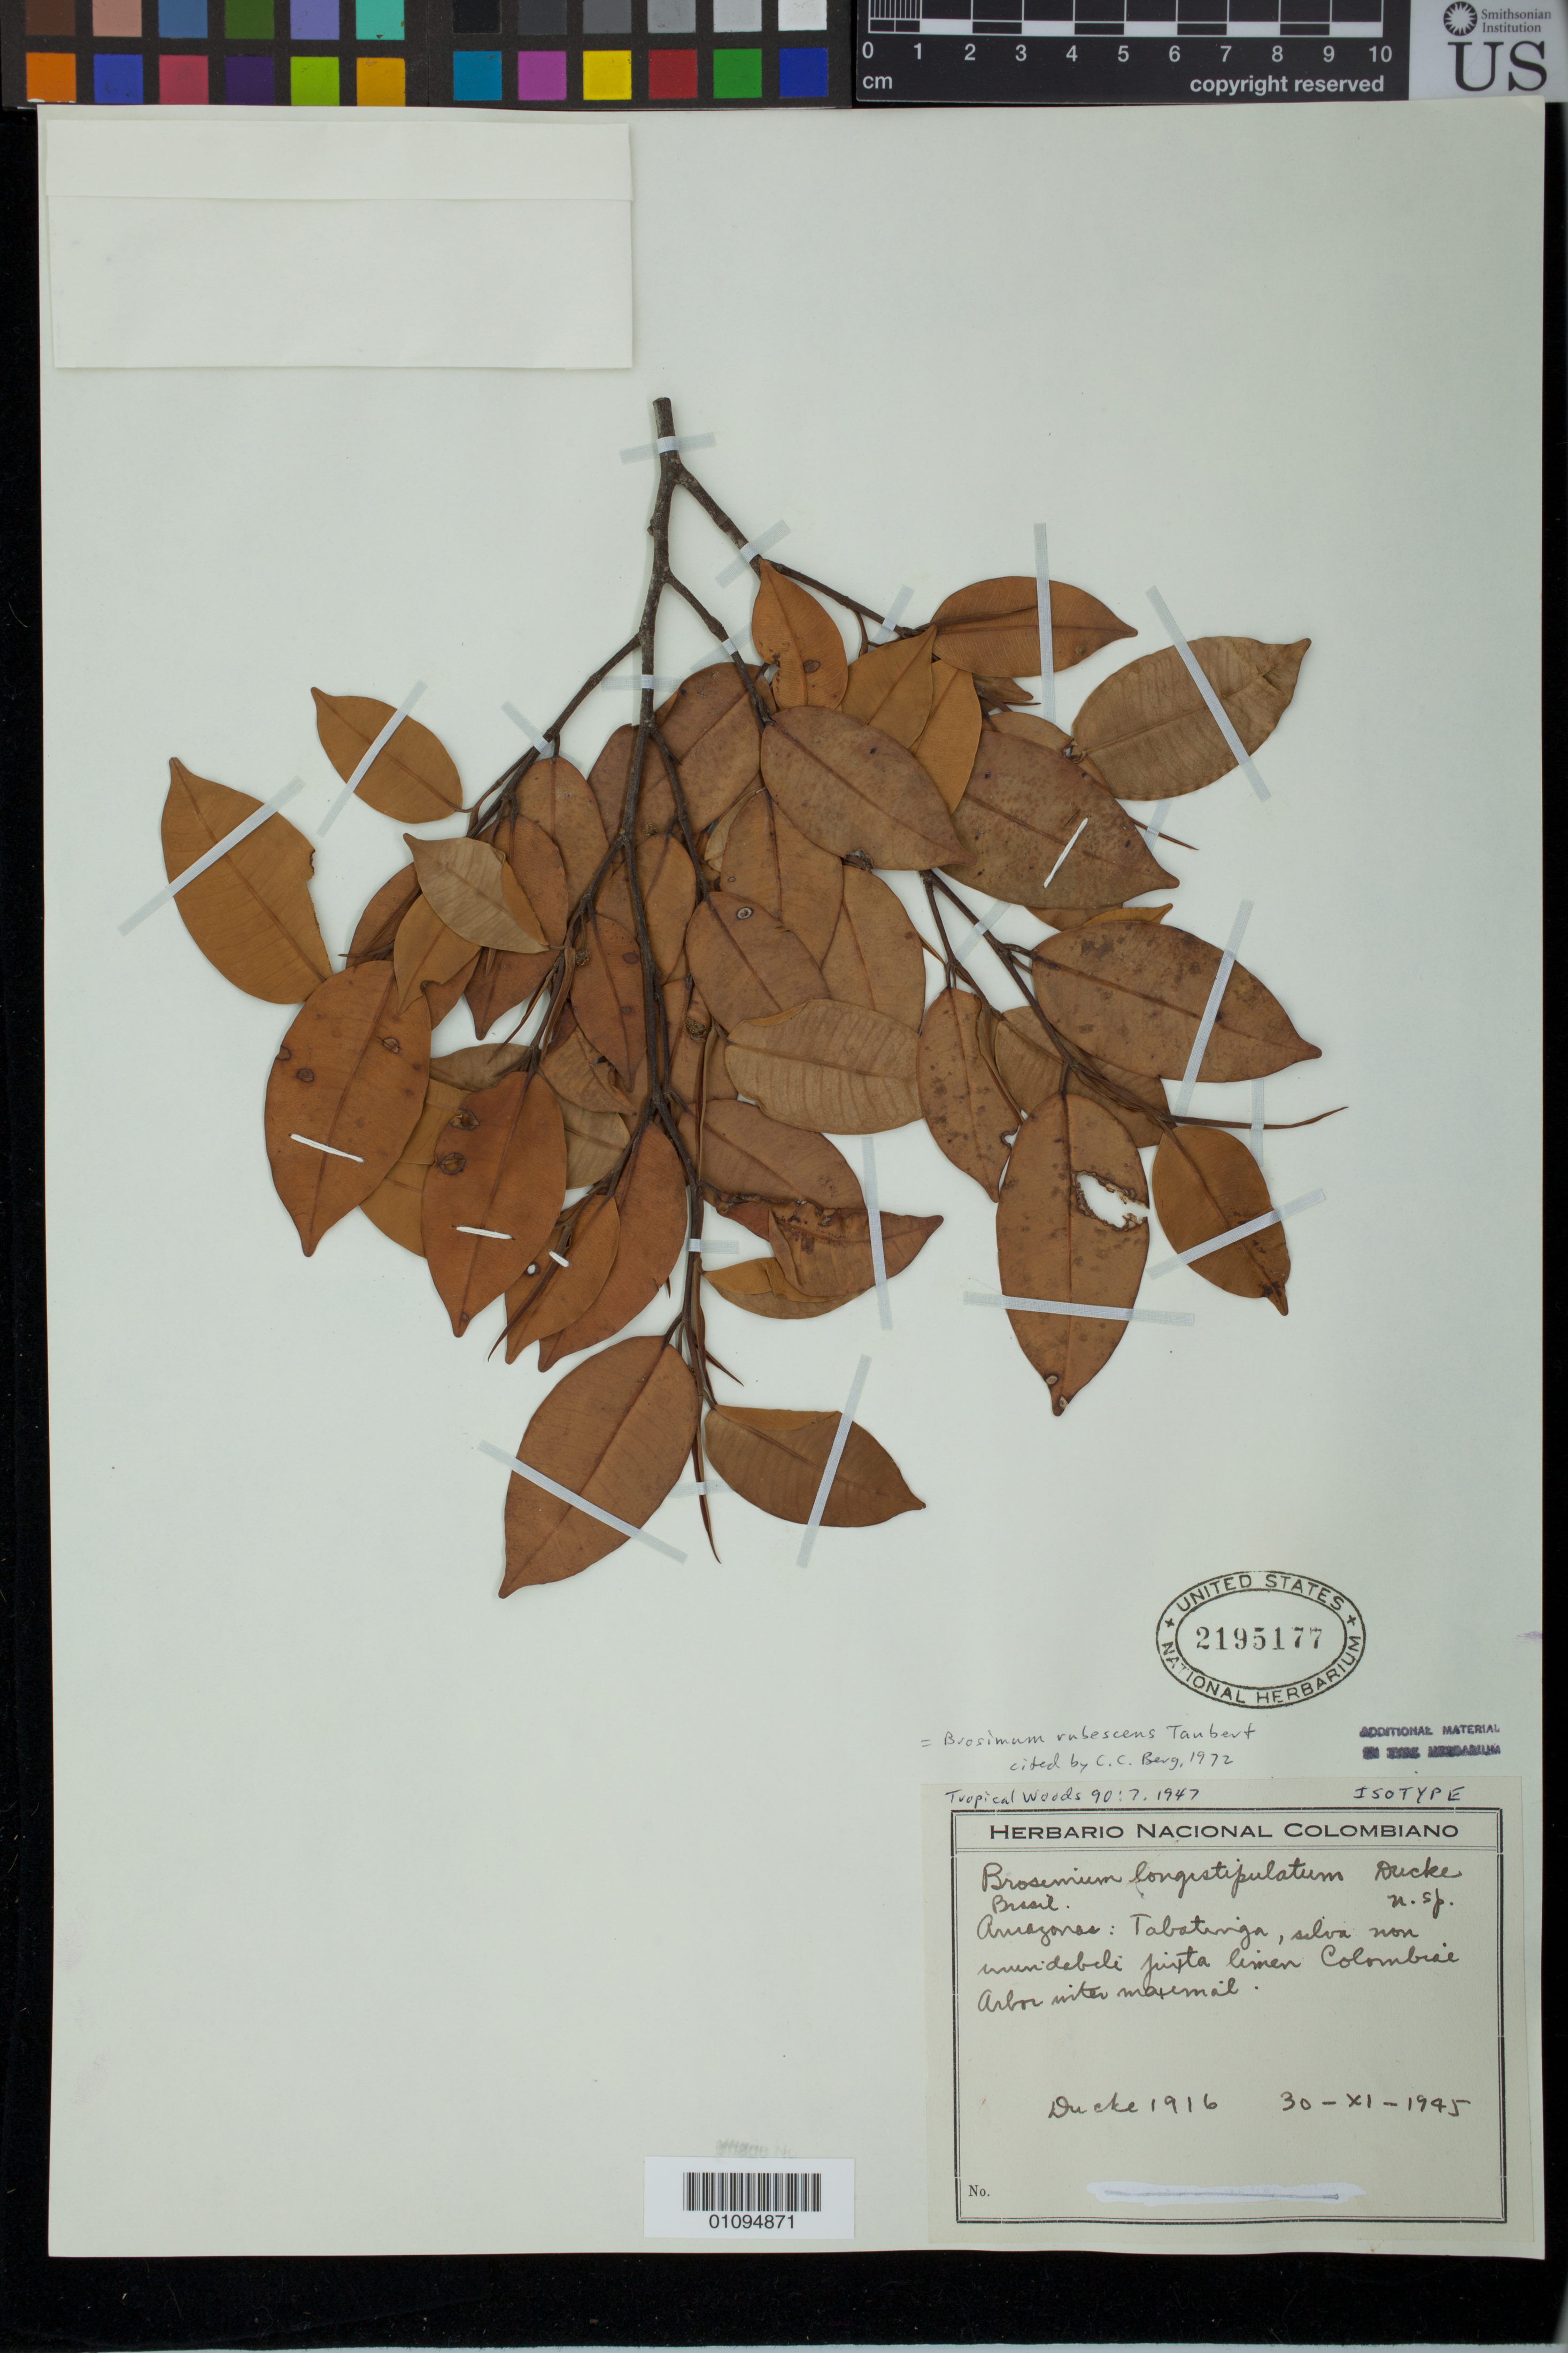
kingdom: Plantae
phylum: Tracheophyta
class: Magnoliopsida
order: Rosales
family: Moraceae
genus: Brosimum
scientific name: Brosimum longistipulatum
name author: Ducke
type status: Isotype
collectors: A. Ducke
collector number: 1916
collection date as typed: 30 Nov 1945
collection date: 1945-11-30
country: Brazil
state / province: Amazonas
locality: Tabatinga.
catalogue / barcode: US 2195177